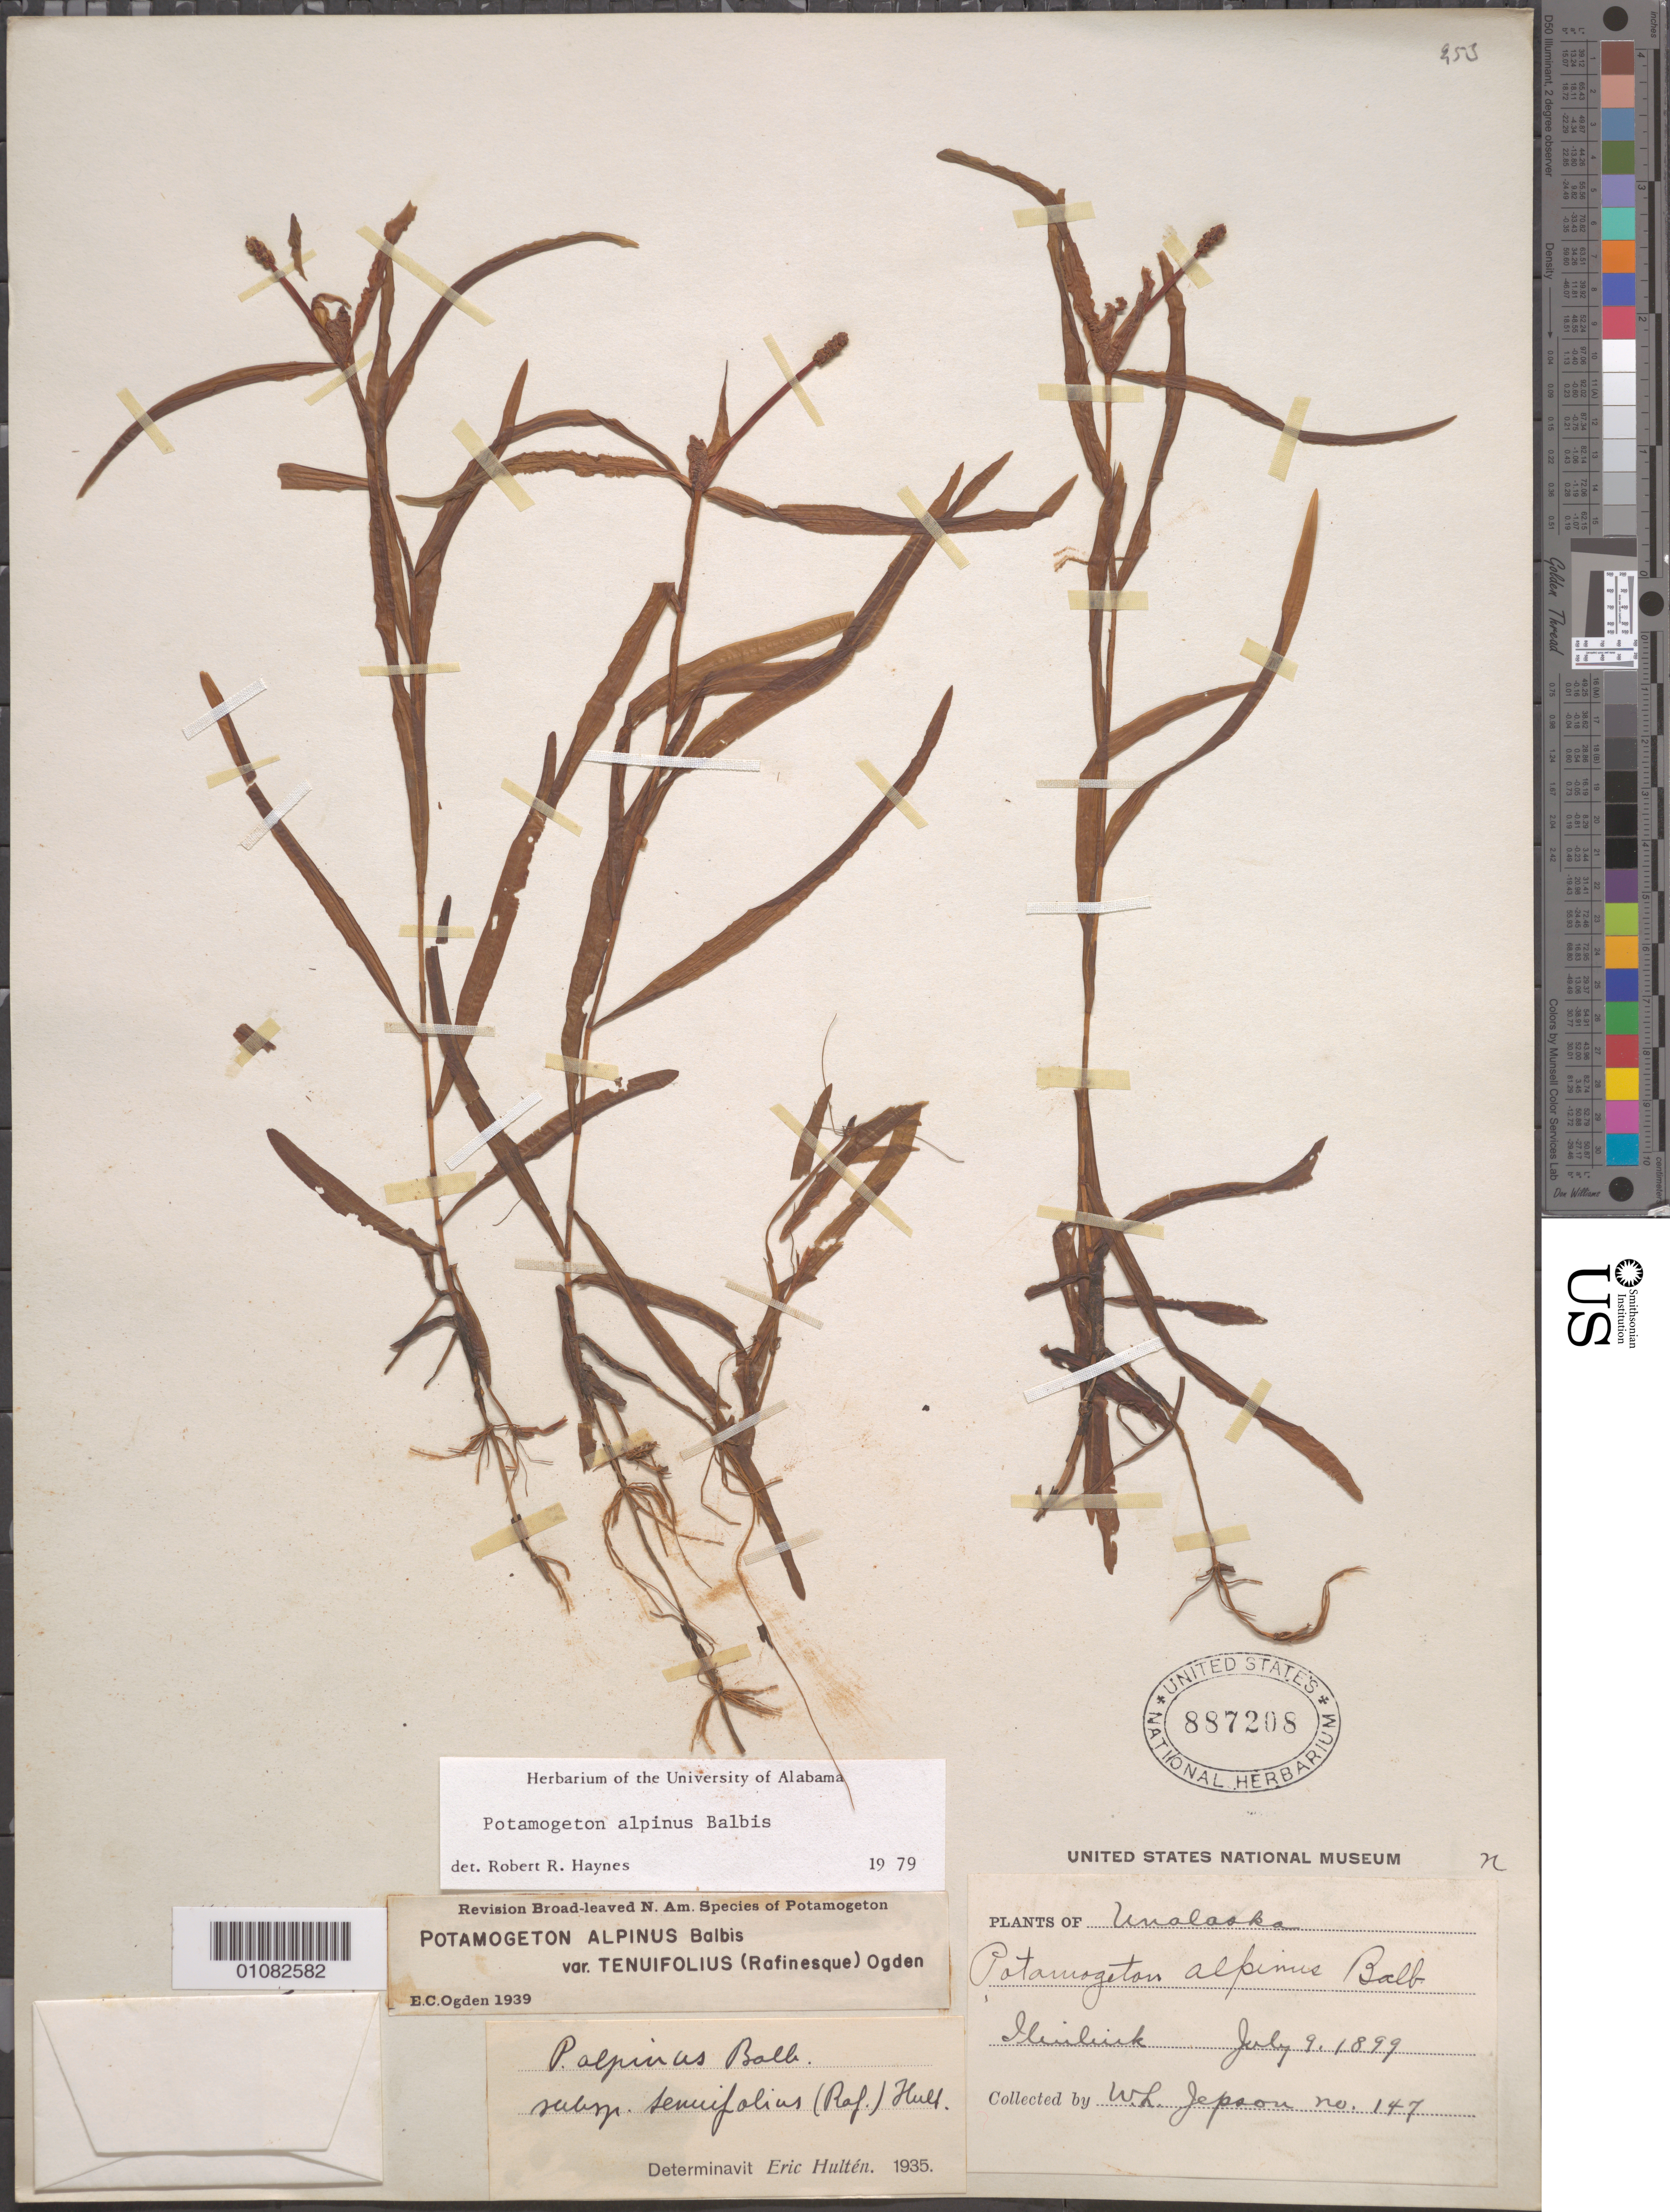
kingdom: Plantae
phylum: Tracheophyta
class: Liliopsida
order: Alismatales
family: Potamogetonaceae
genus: Potamogeton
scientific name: Potamogeton alpinus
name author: Balb.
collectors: W. L. Jepson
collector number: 147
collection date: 1899-07-09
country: United States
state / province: Alaska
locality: Unalaska, Iliuliuk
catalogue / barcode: US 887208